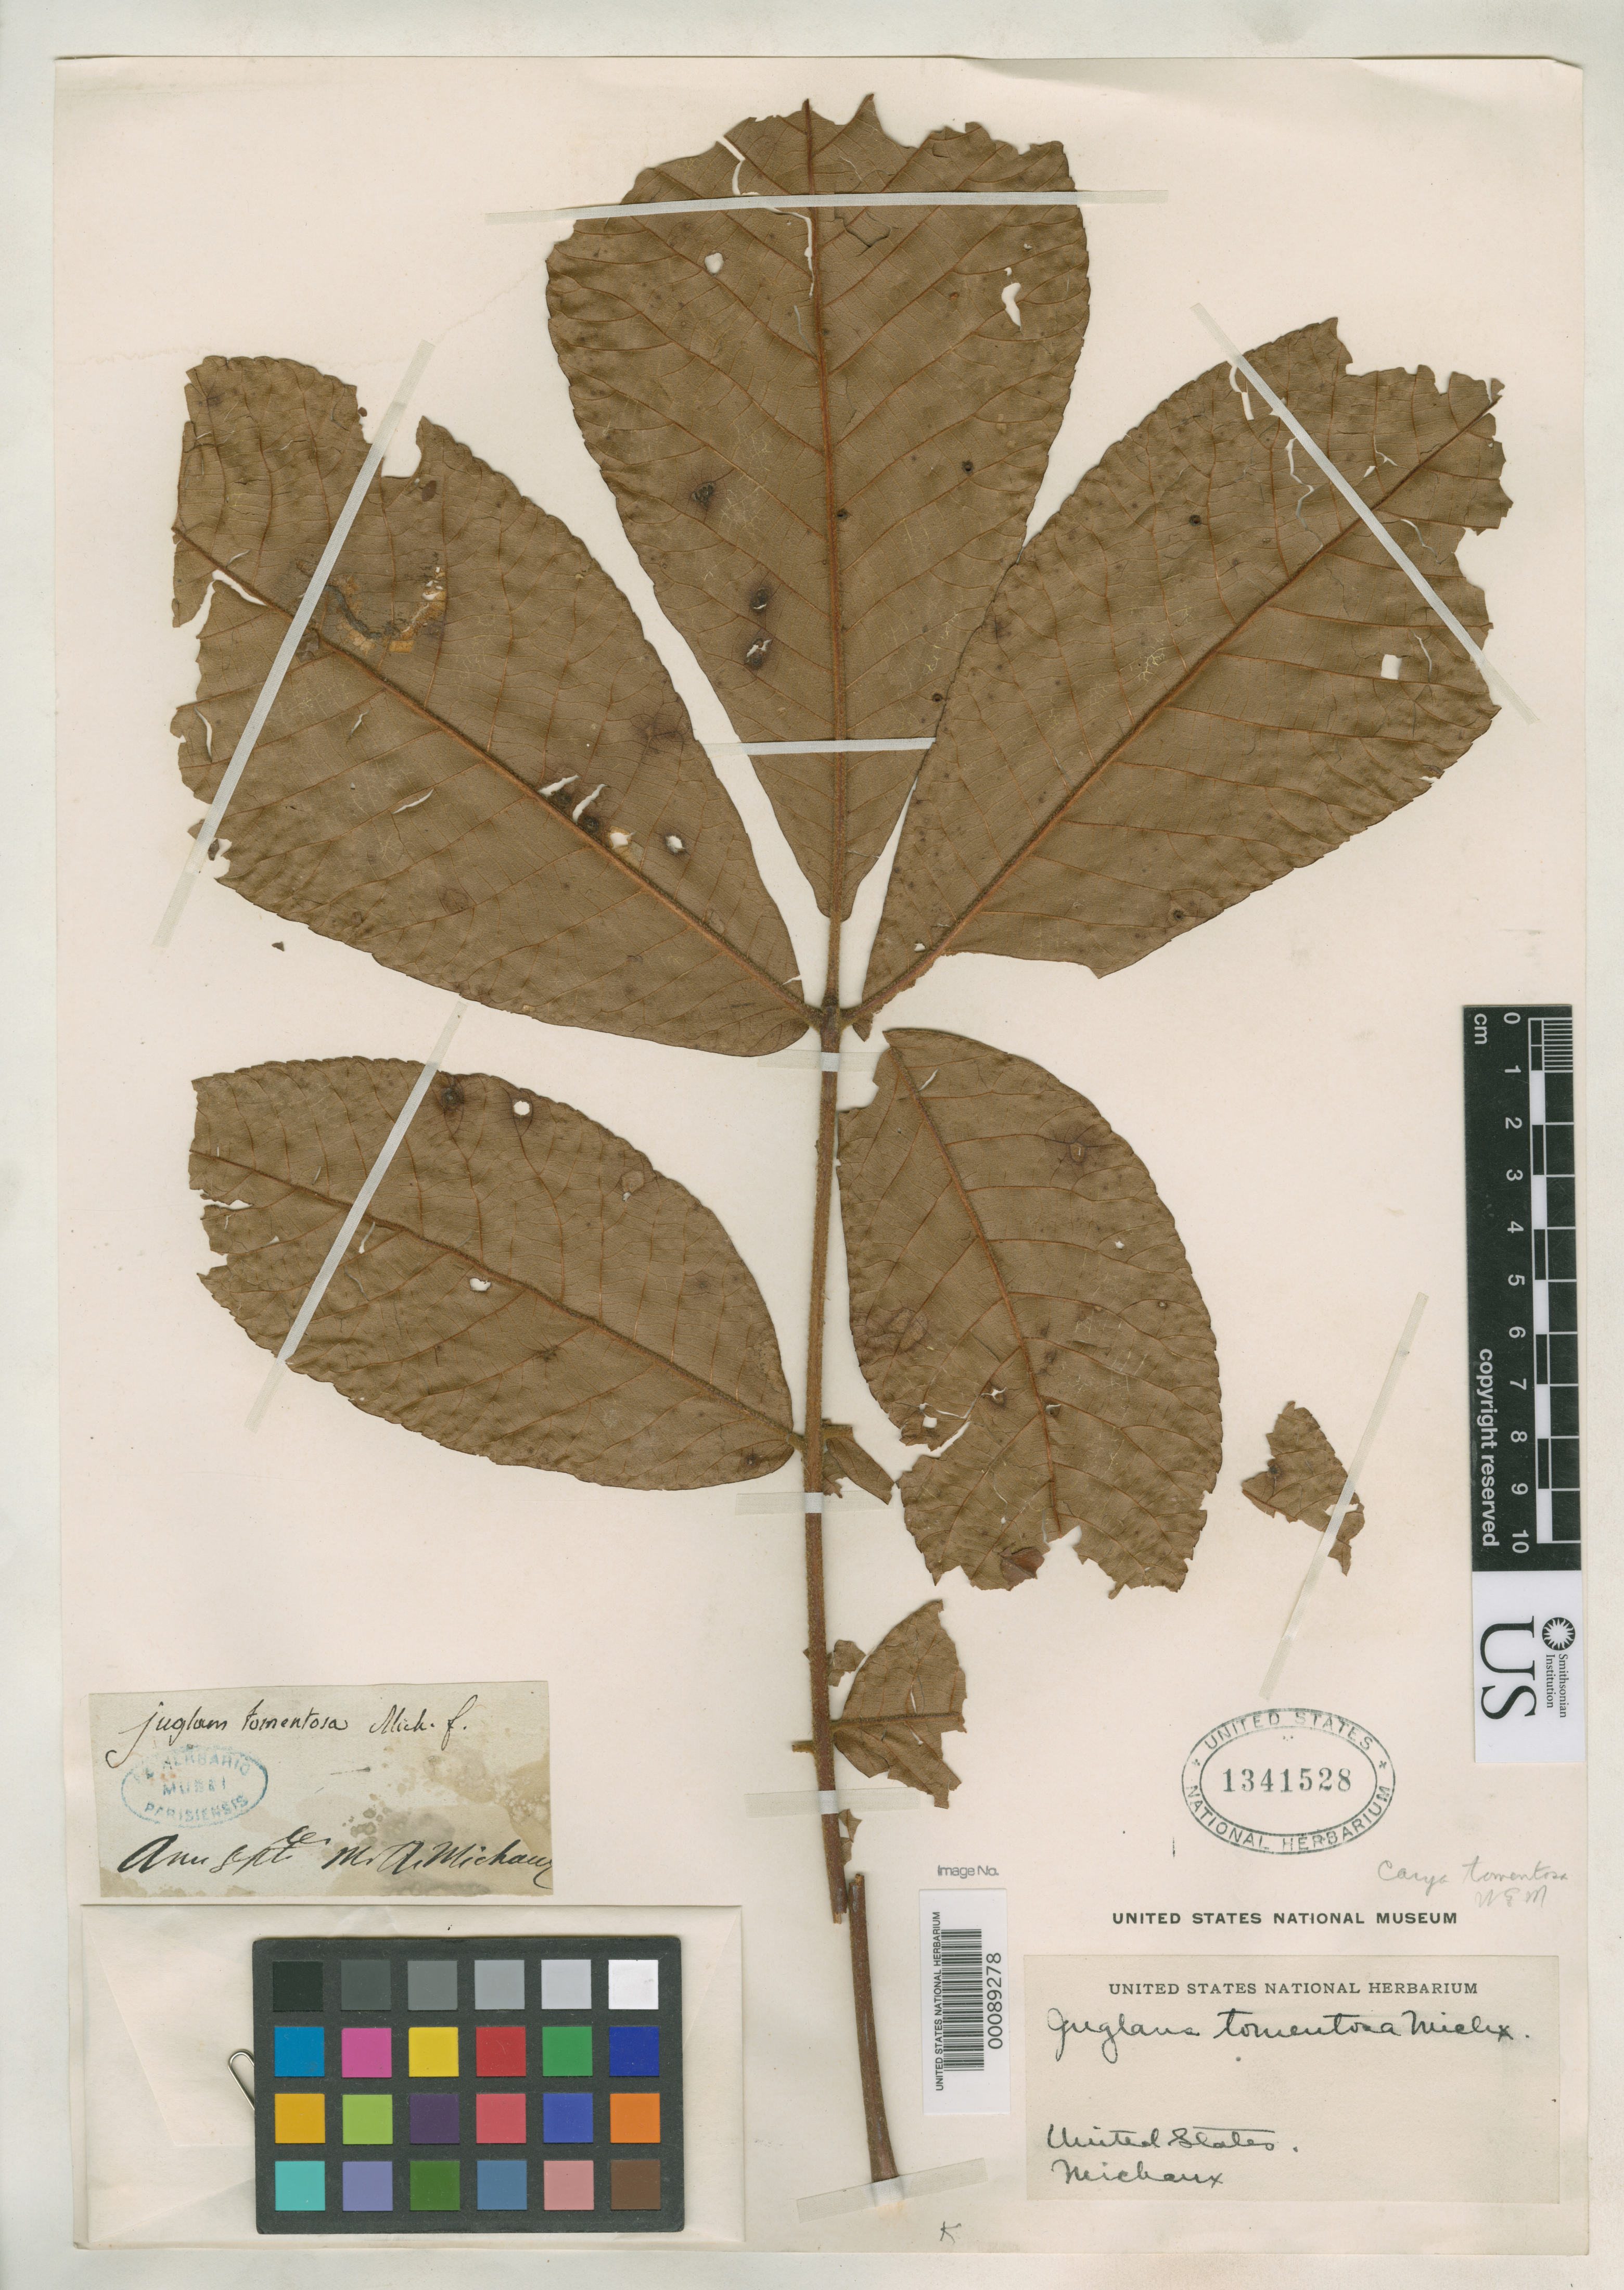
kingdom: Plantae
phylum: Tracheophyta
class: Magnoliopsida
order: Fagales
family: Juglandaceae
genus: Juglans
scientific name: Juglans tomentosa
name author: F. Michx.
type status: Isotype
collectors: F. Michaux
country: United States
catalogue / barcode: US 1341528